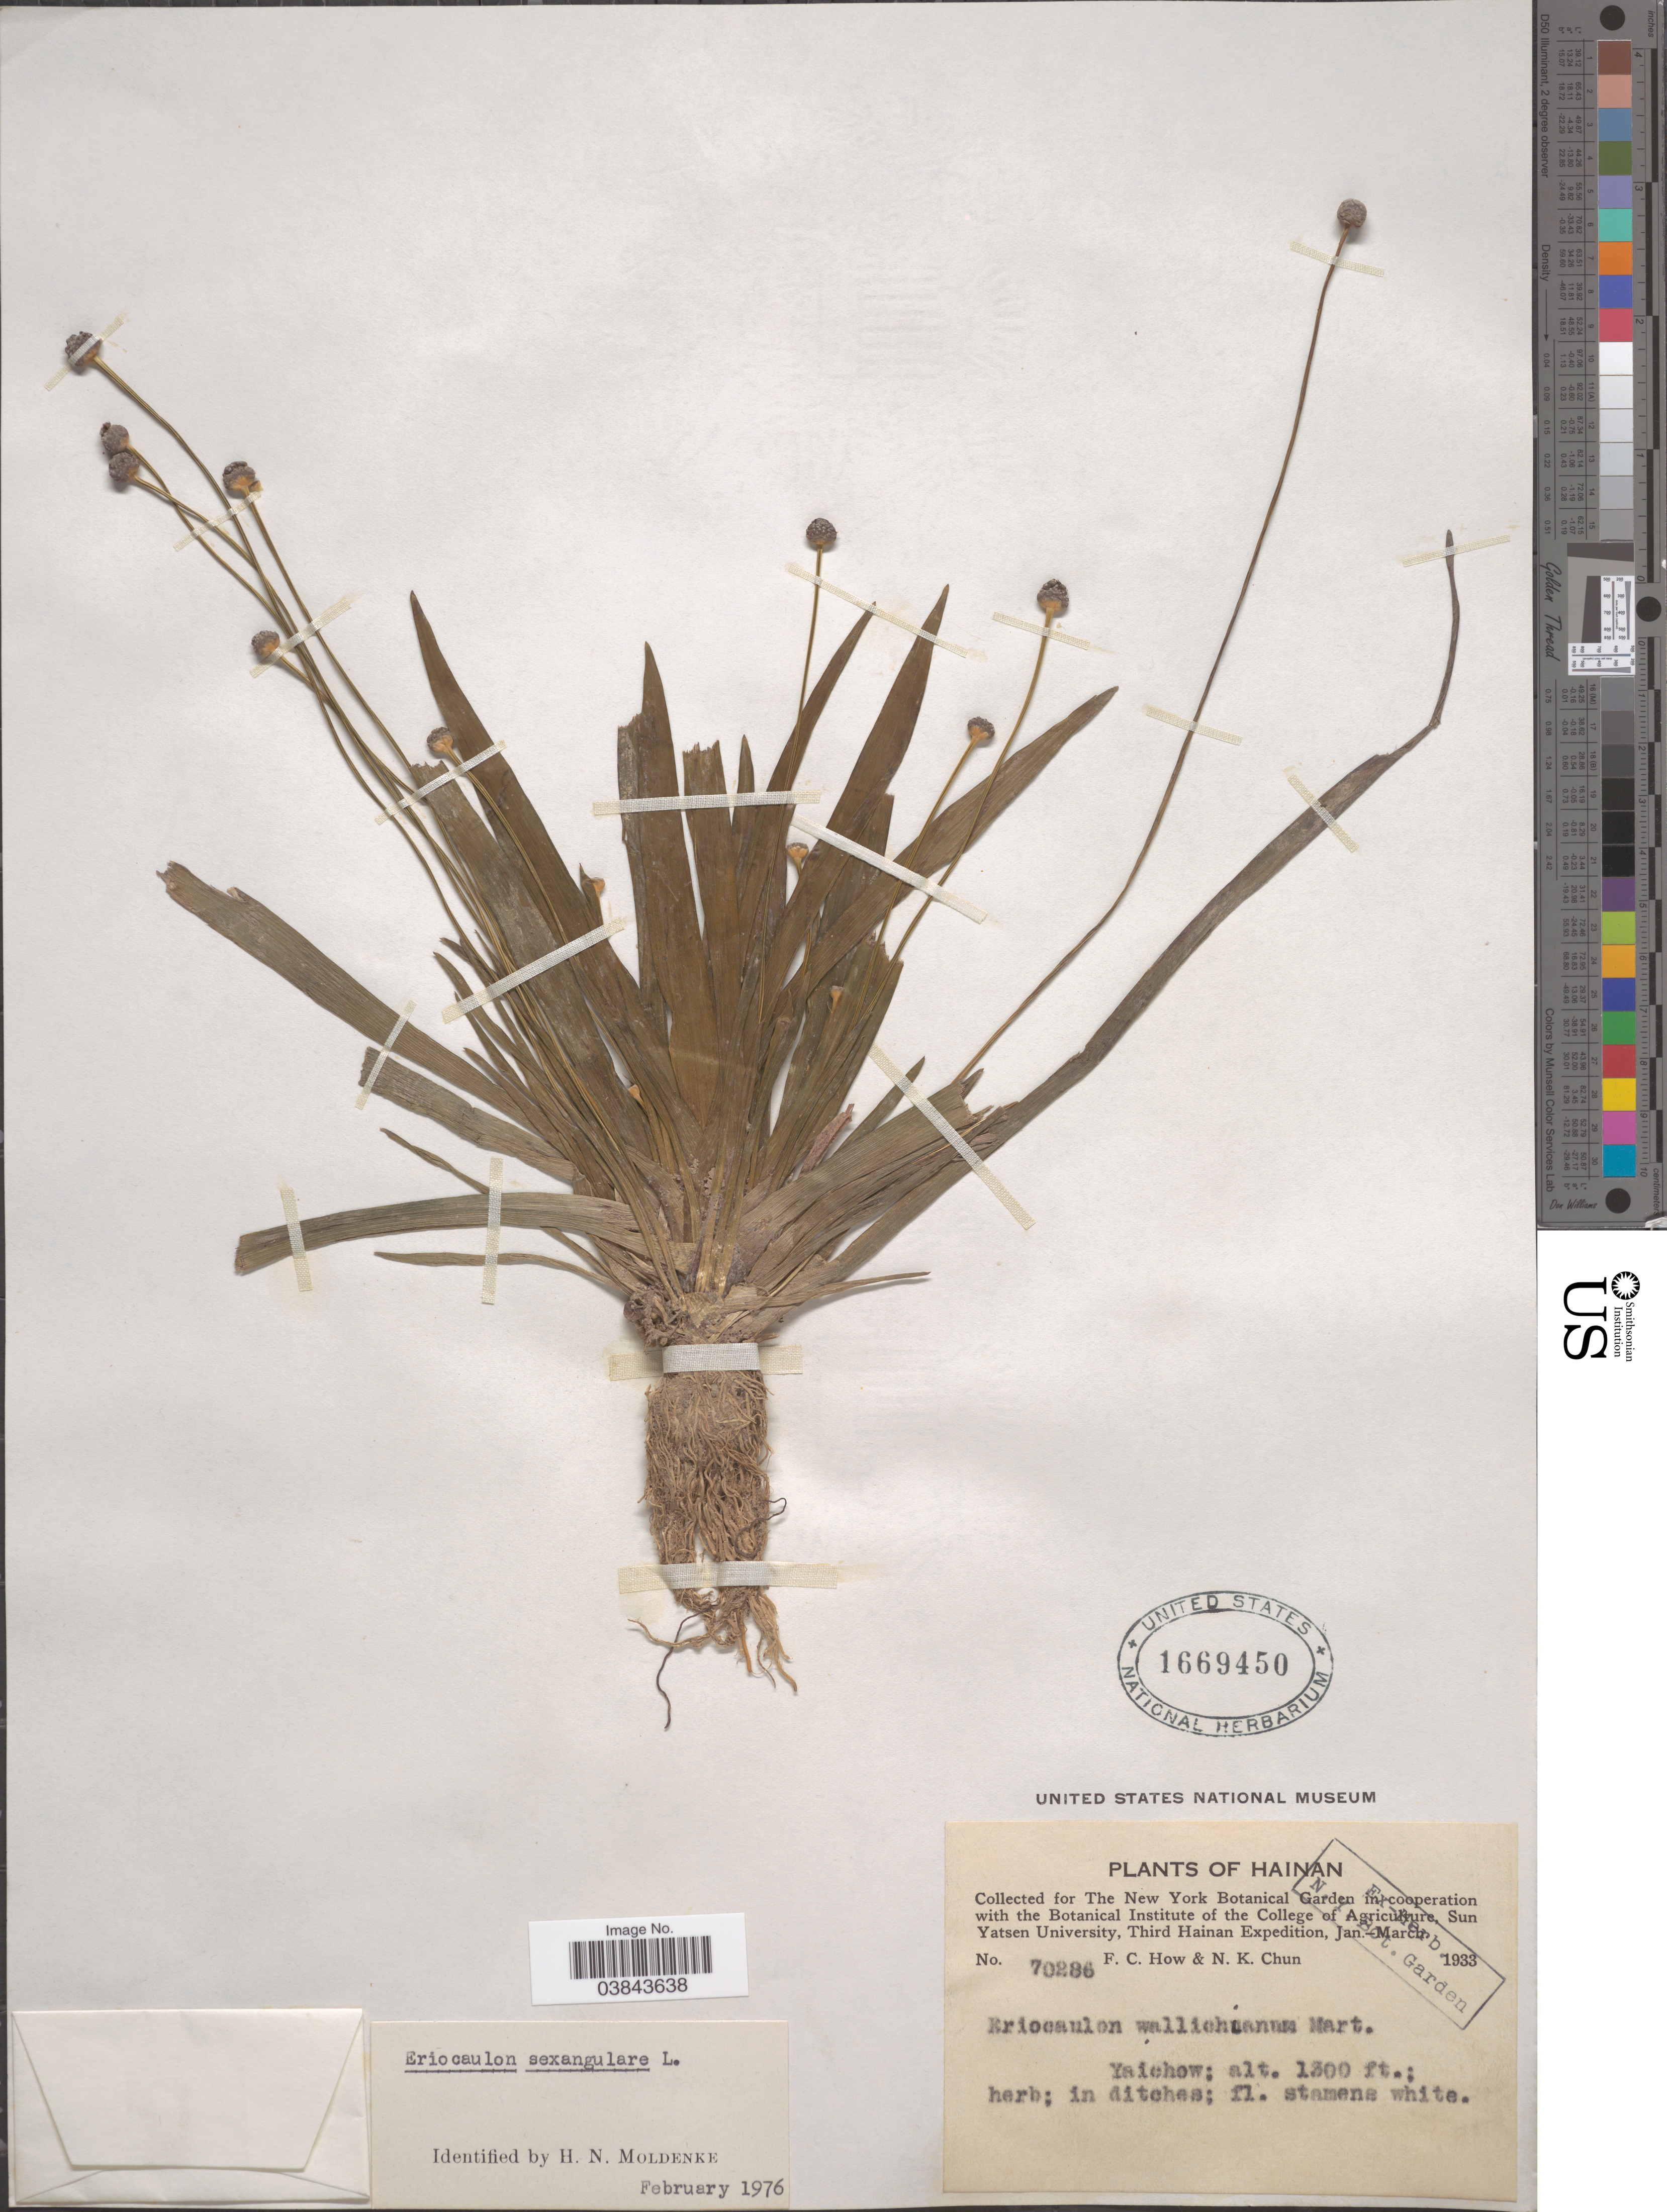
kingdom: Plantae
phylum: Tracheophyta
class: Liliopsida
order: Poales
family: Eriocaulaceae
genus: Eriocaulon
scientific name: Eriocaulon sexangulare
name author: L.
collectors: F. C. How & N. K. Chun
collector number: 70286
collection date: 1933-01/1933-03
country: China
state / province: Hainan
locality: Yaichow.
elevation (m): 396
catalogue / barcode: US 1669450